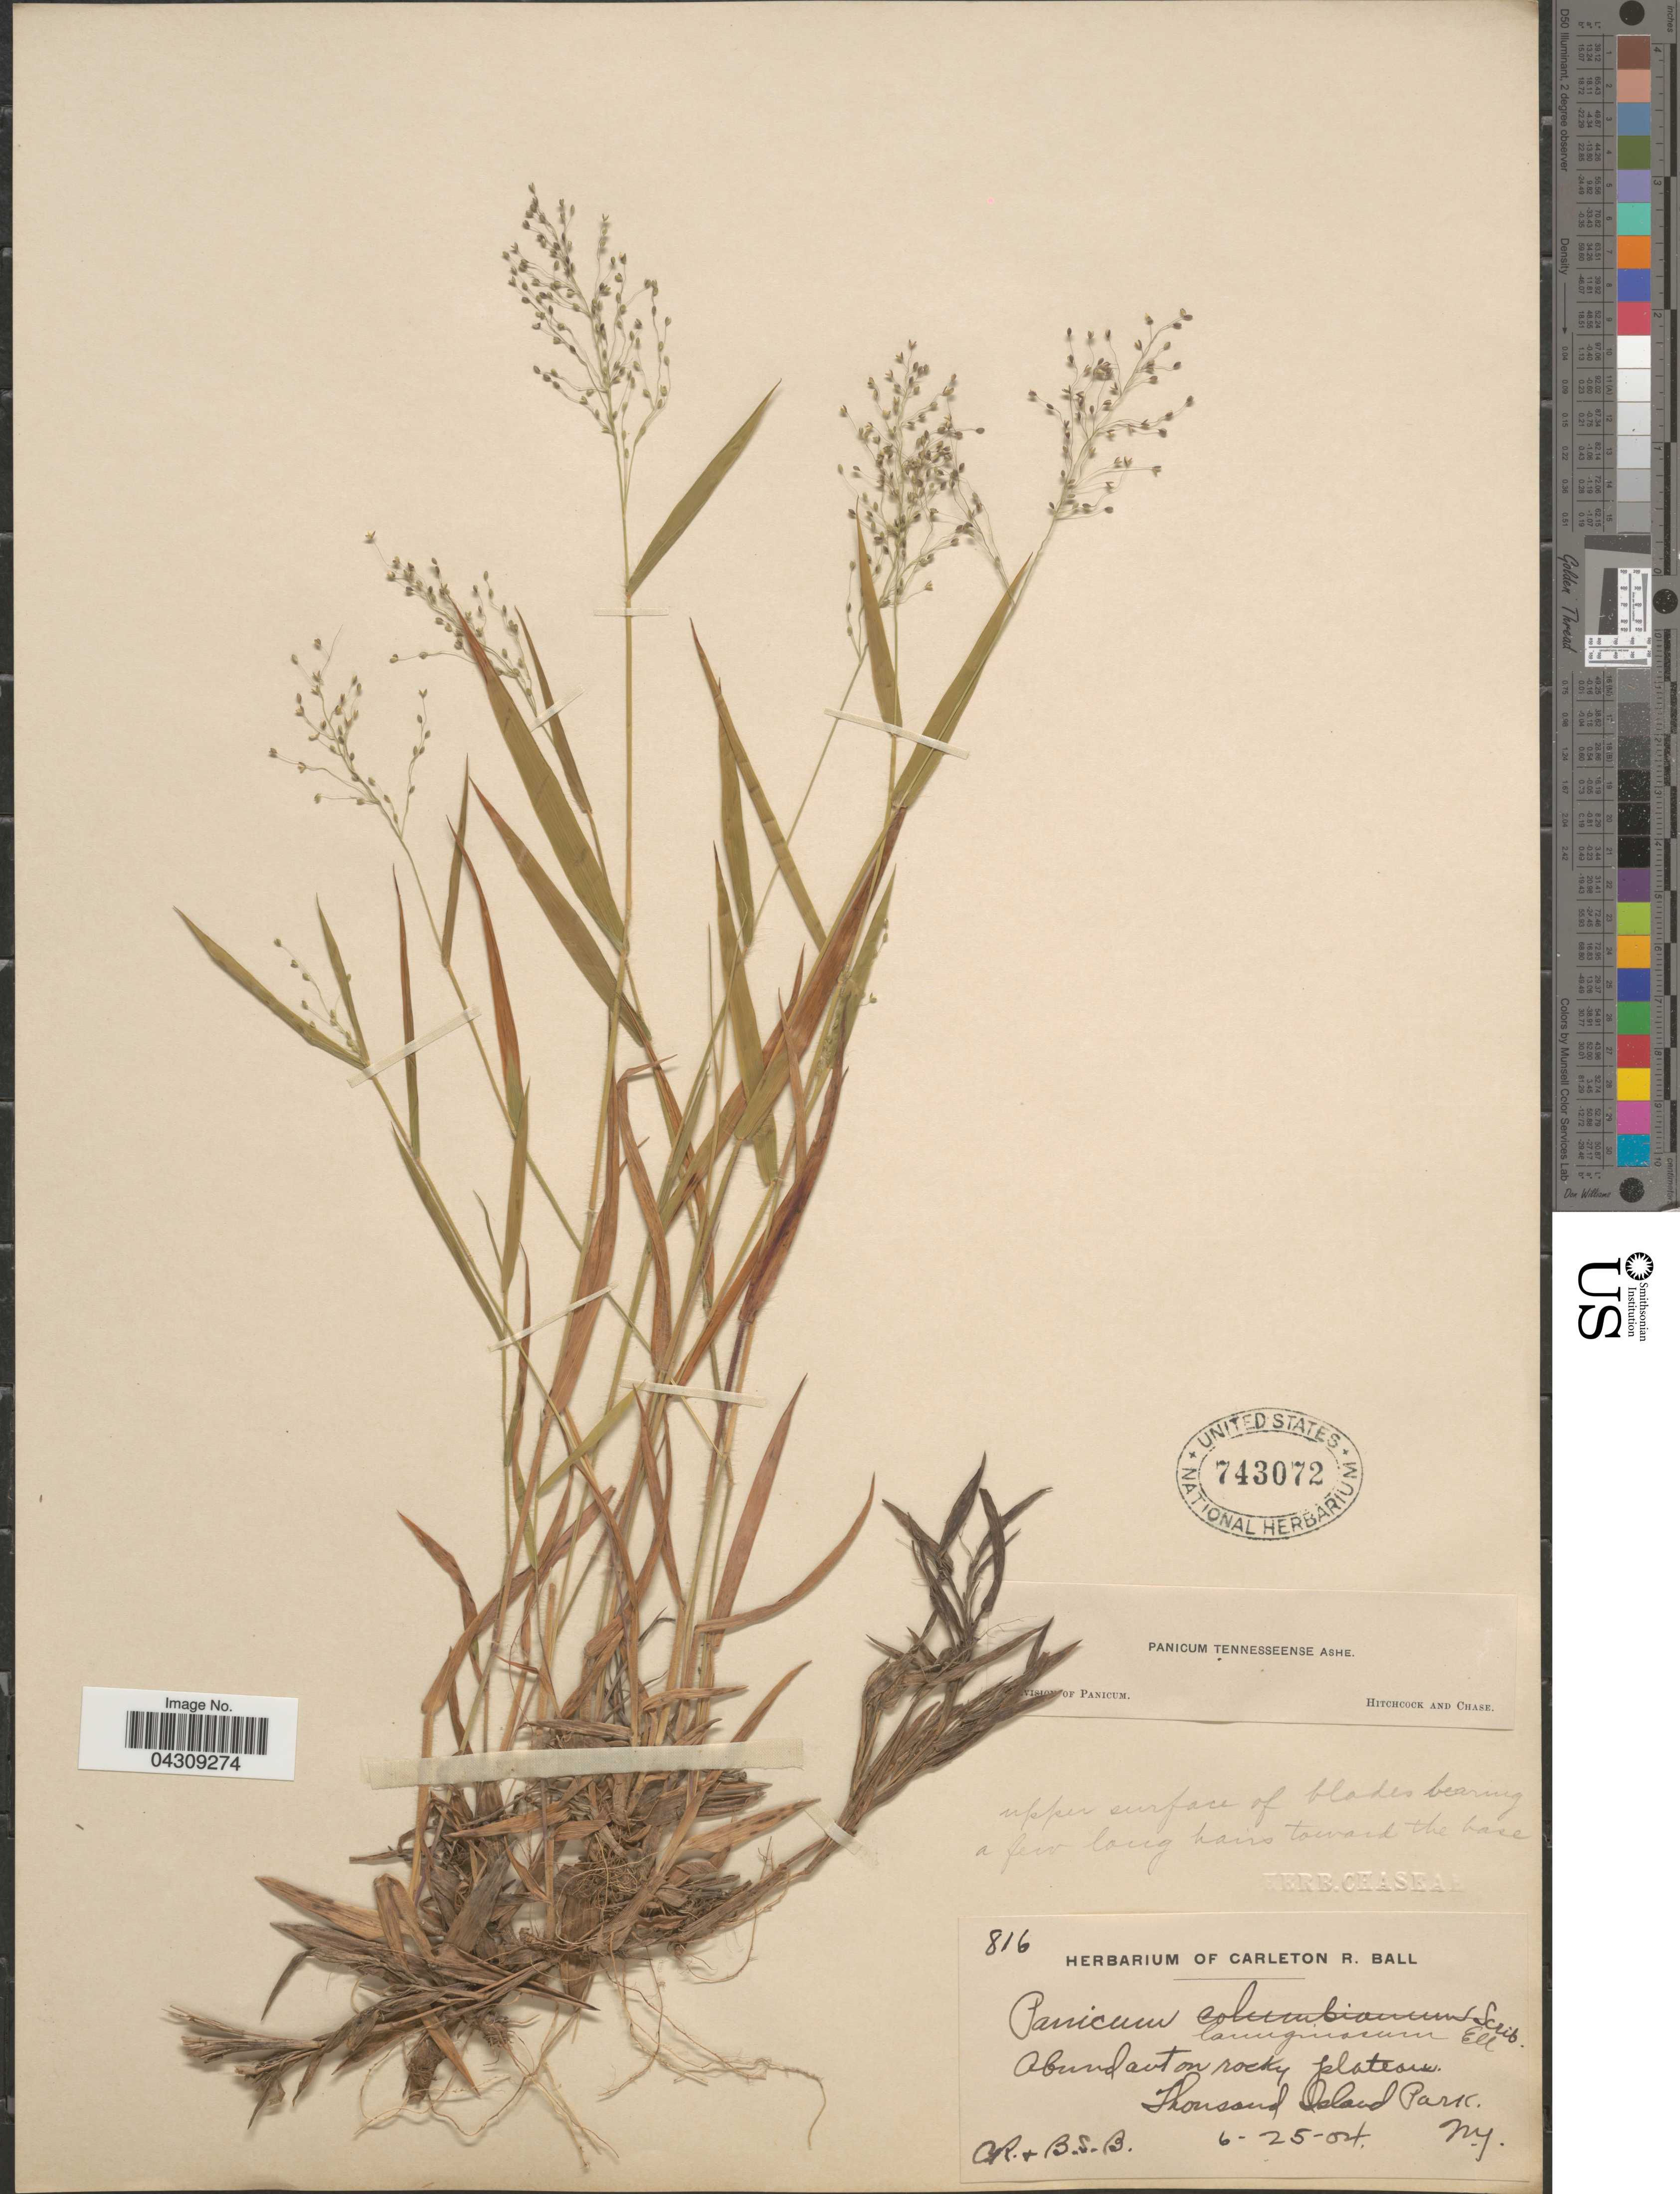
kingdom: Plantae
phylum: Tracheophyta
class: Liliopsida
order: Poales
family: Poaceae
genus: Dichanthelium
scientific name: Dichanthelium acuminatum var. acuminatum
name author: (Sw.) Gould & C.A. Clark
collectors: C. R. Ball & B. S. Ball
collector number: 816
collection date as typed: Transcribed d/m/y: 25/6/4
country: United States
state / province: New York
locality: On rocky plateau. Thousand Island Park.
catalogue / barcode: US 743072